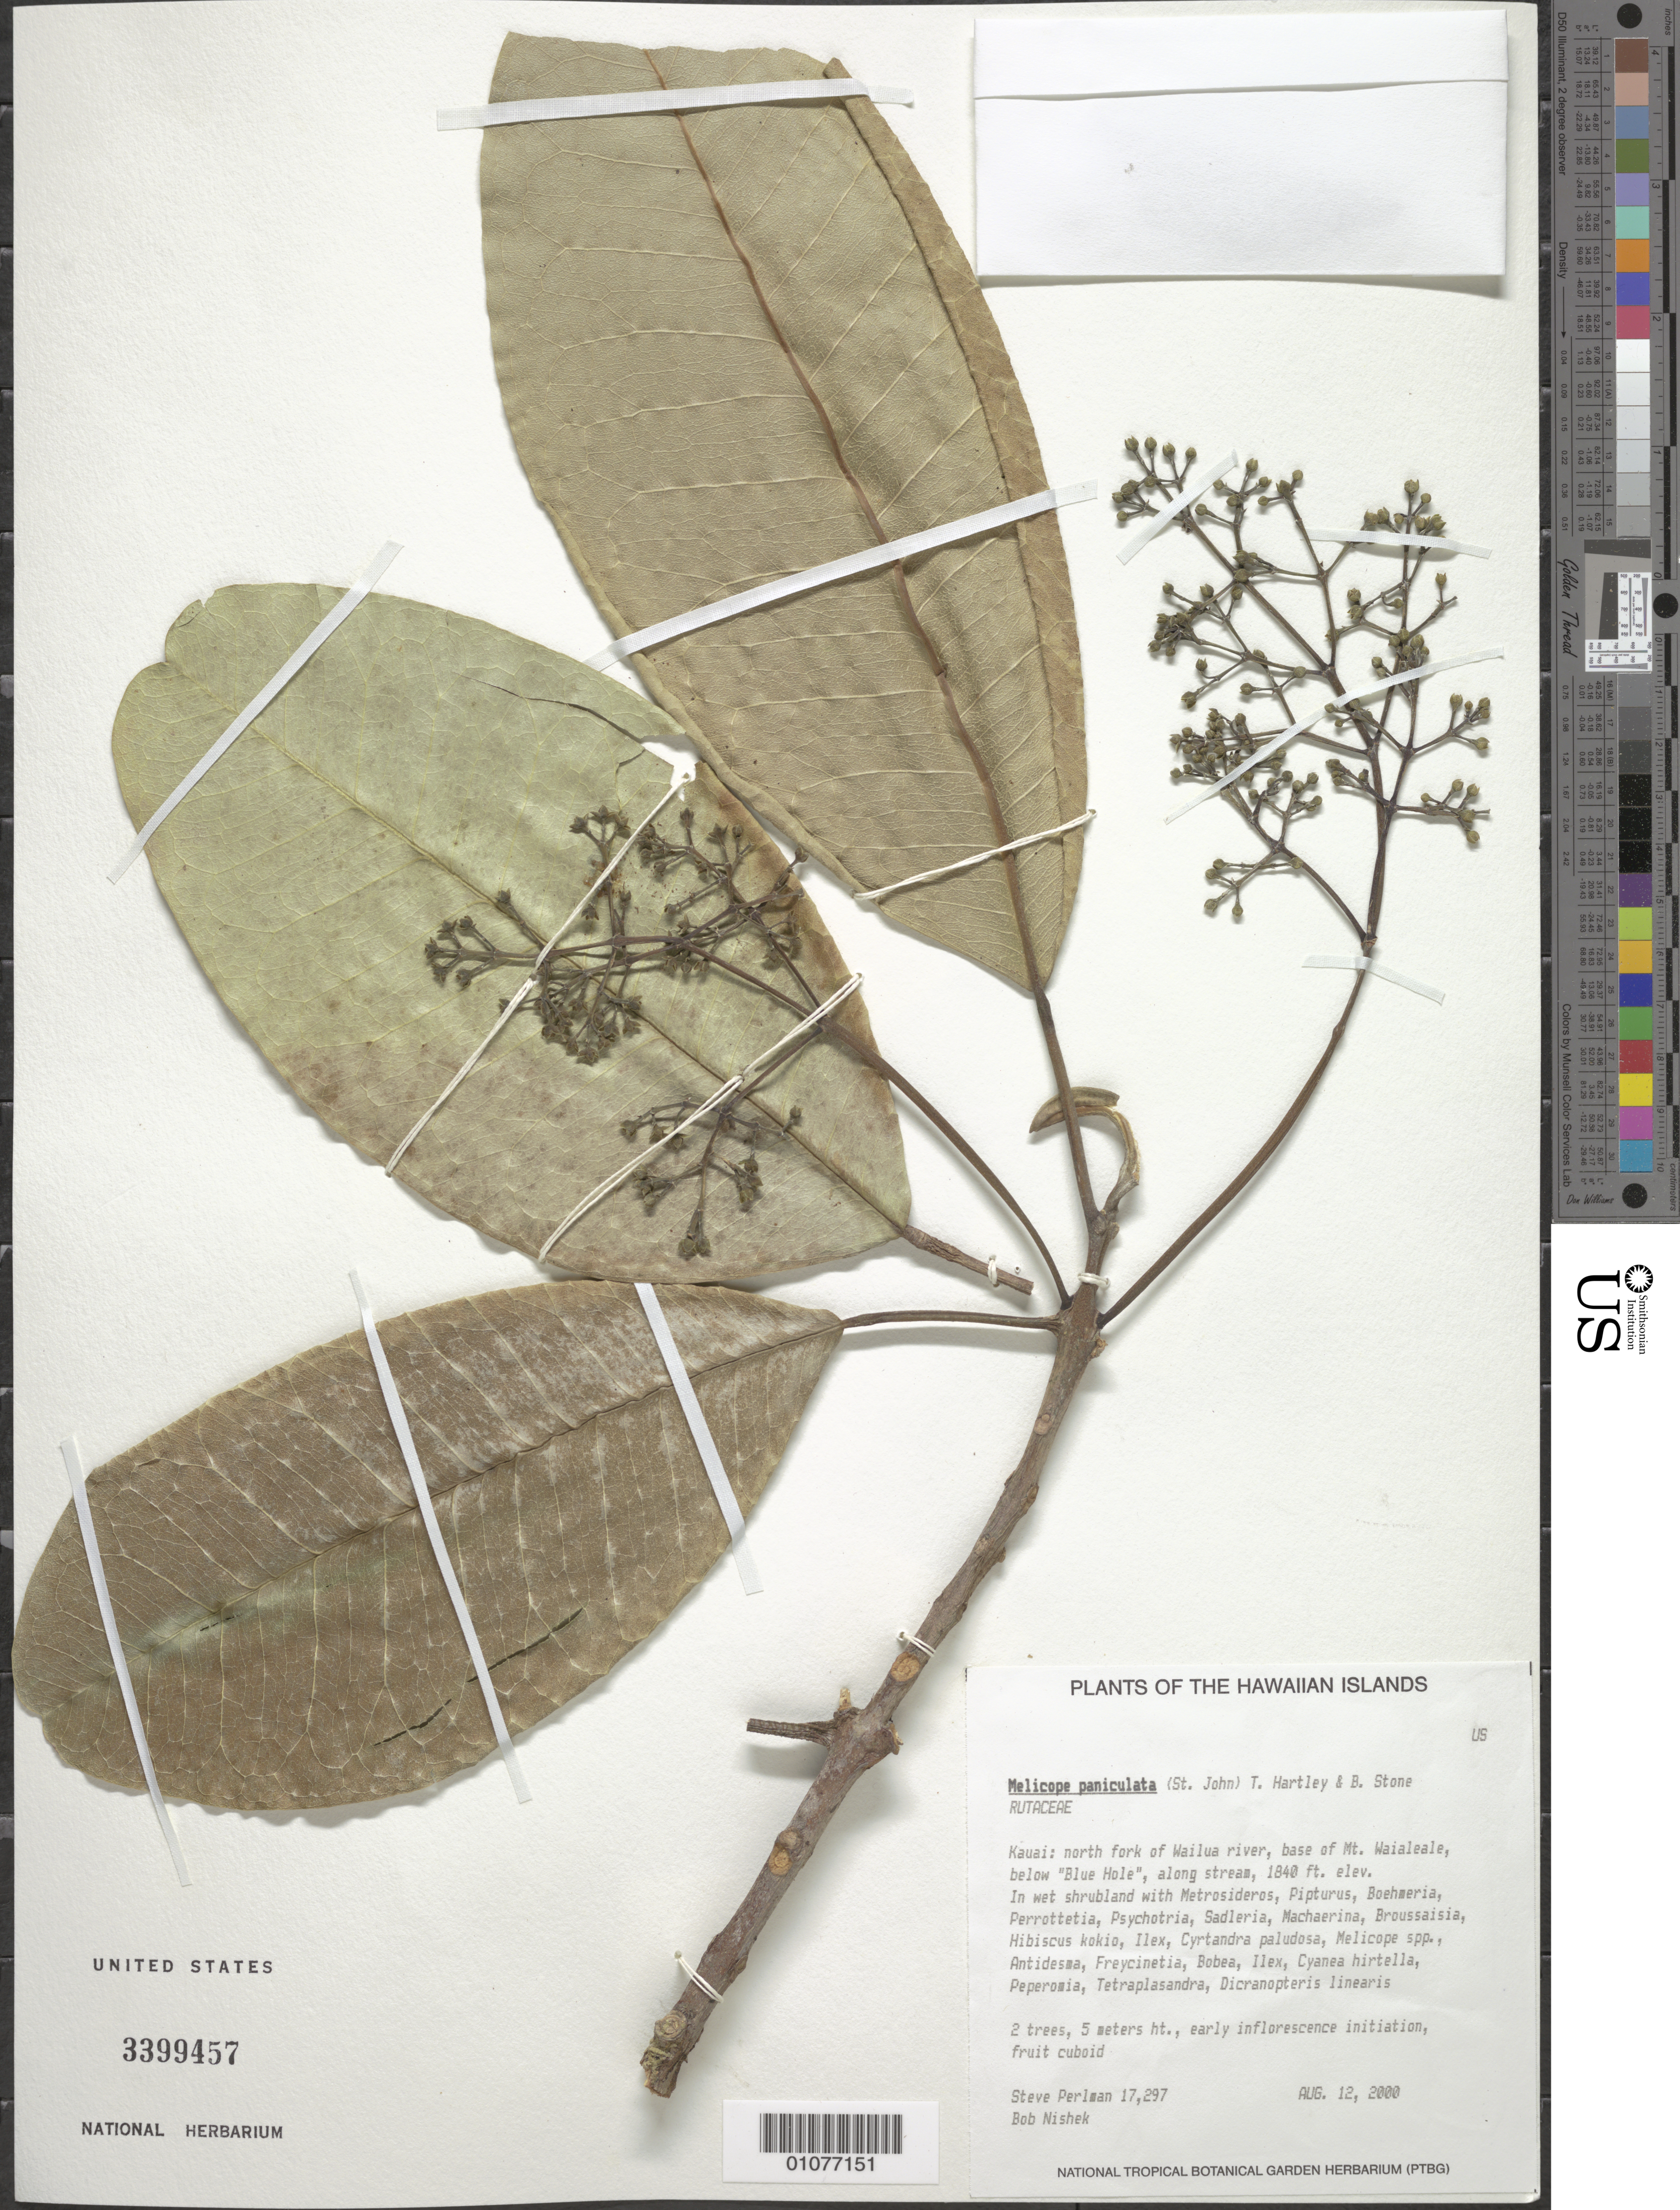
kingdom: Plantae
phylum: Tracheophyta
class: Magnoliopsida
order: Sapindales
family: Rutaceae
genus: Melicope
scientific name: Melicope paniculata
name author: (H. St. John) T.G. Hartley & B.C. Stone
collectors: S. P. Perlman & B. Nishek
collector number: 17297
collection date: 2000-08-12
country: United States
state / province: Hawaii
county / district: Kauai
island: Kaua'i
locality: N fork of Wailua river, base of Mt. Waialeale "Blue Hole"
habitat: In wet shrubland.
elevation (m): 561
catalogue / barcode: US 3399457